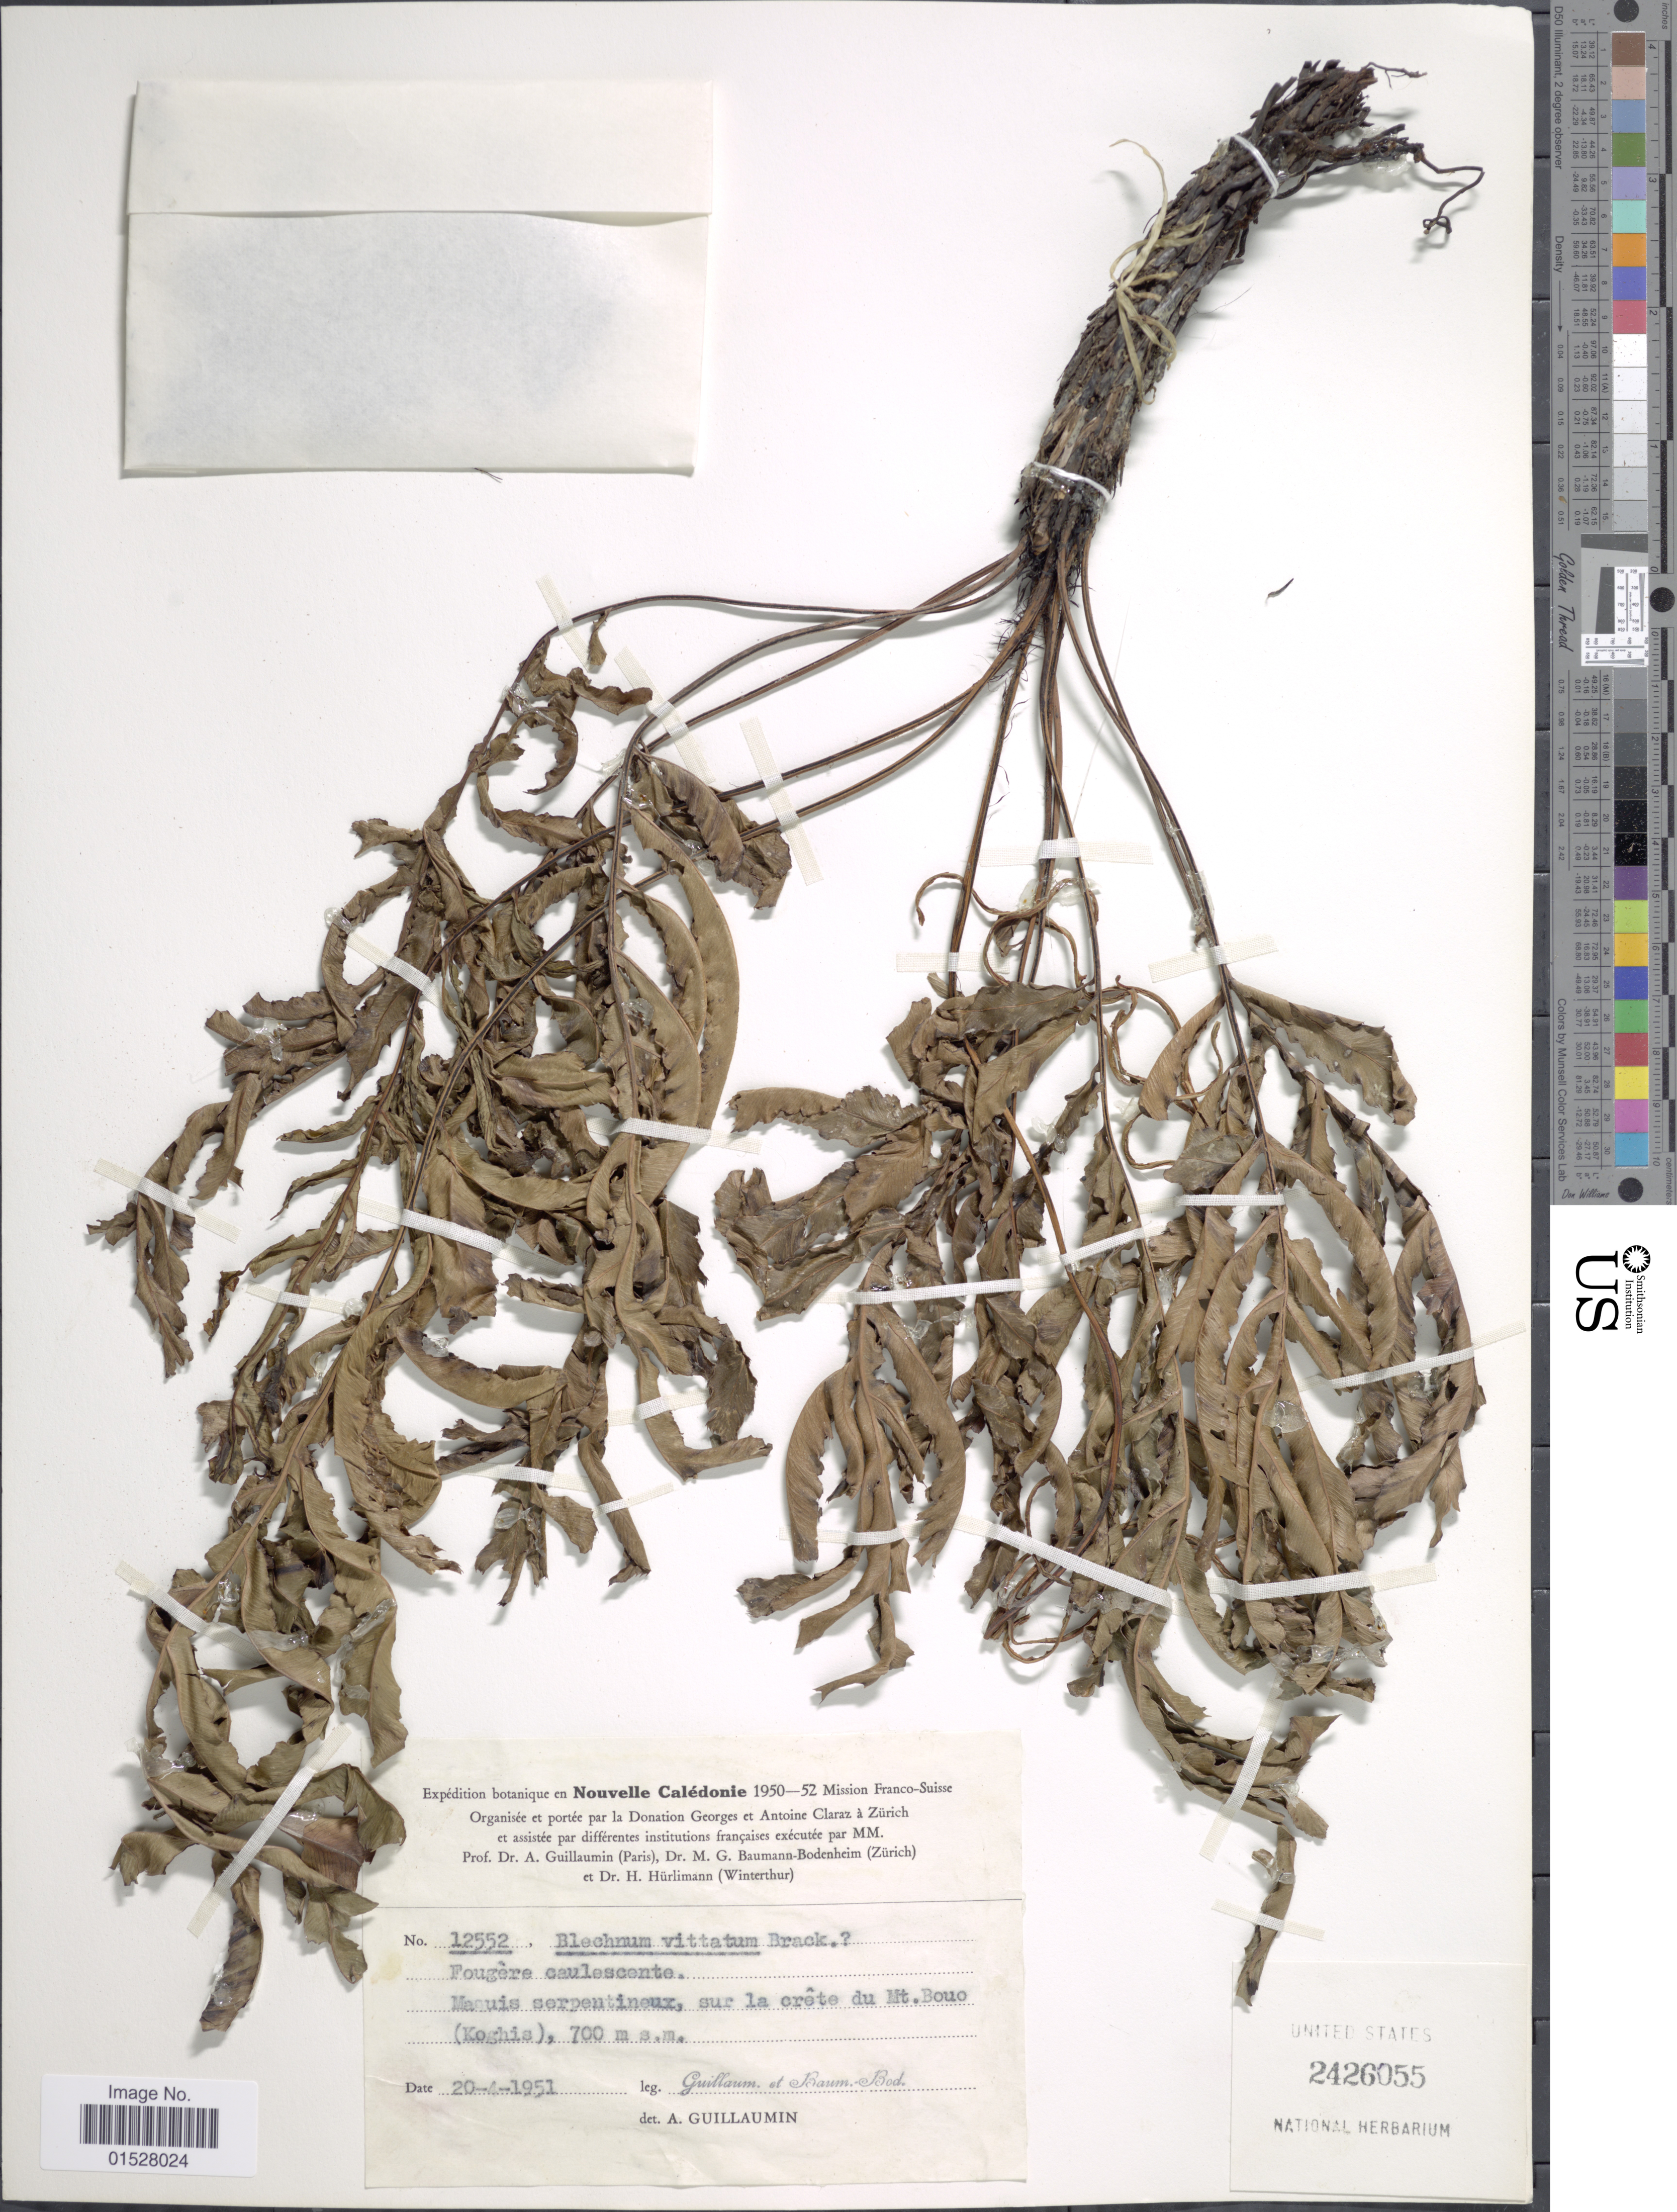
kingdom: Plantae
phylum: Tracheophyta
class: Polypodiopsida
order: Polypodiales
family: Blechnaceae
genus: Blechnum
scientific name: Blechnum moorei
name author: C. Chr.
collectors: A. Guillaumin & M. G. Baumann-Bodenheim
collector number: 12552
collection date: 1951-04-20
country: New Caledonia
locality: Macuis serpentineux, sur la crête du Mt. Bouo (Koghis).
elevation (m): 700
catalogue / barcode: US 2426055